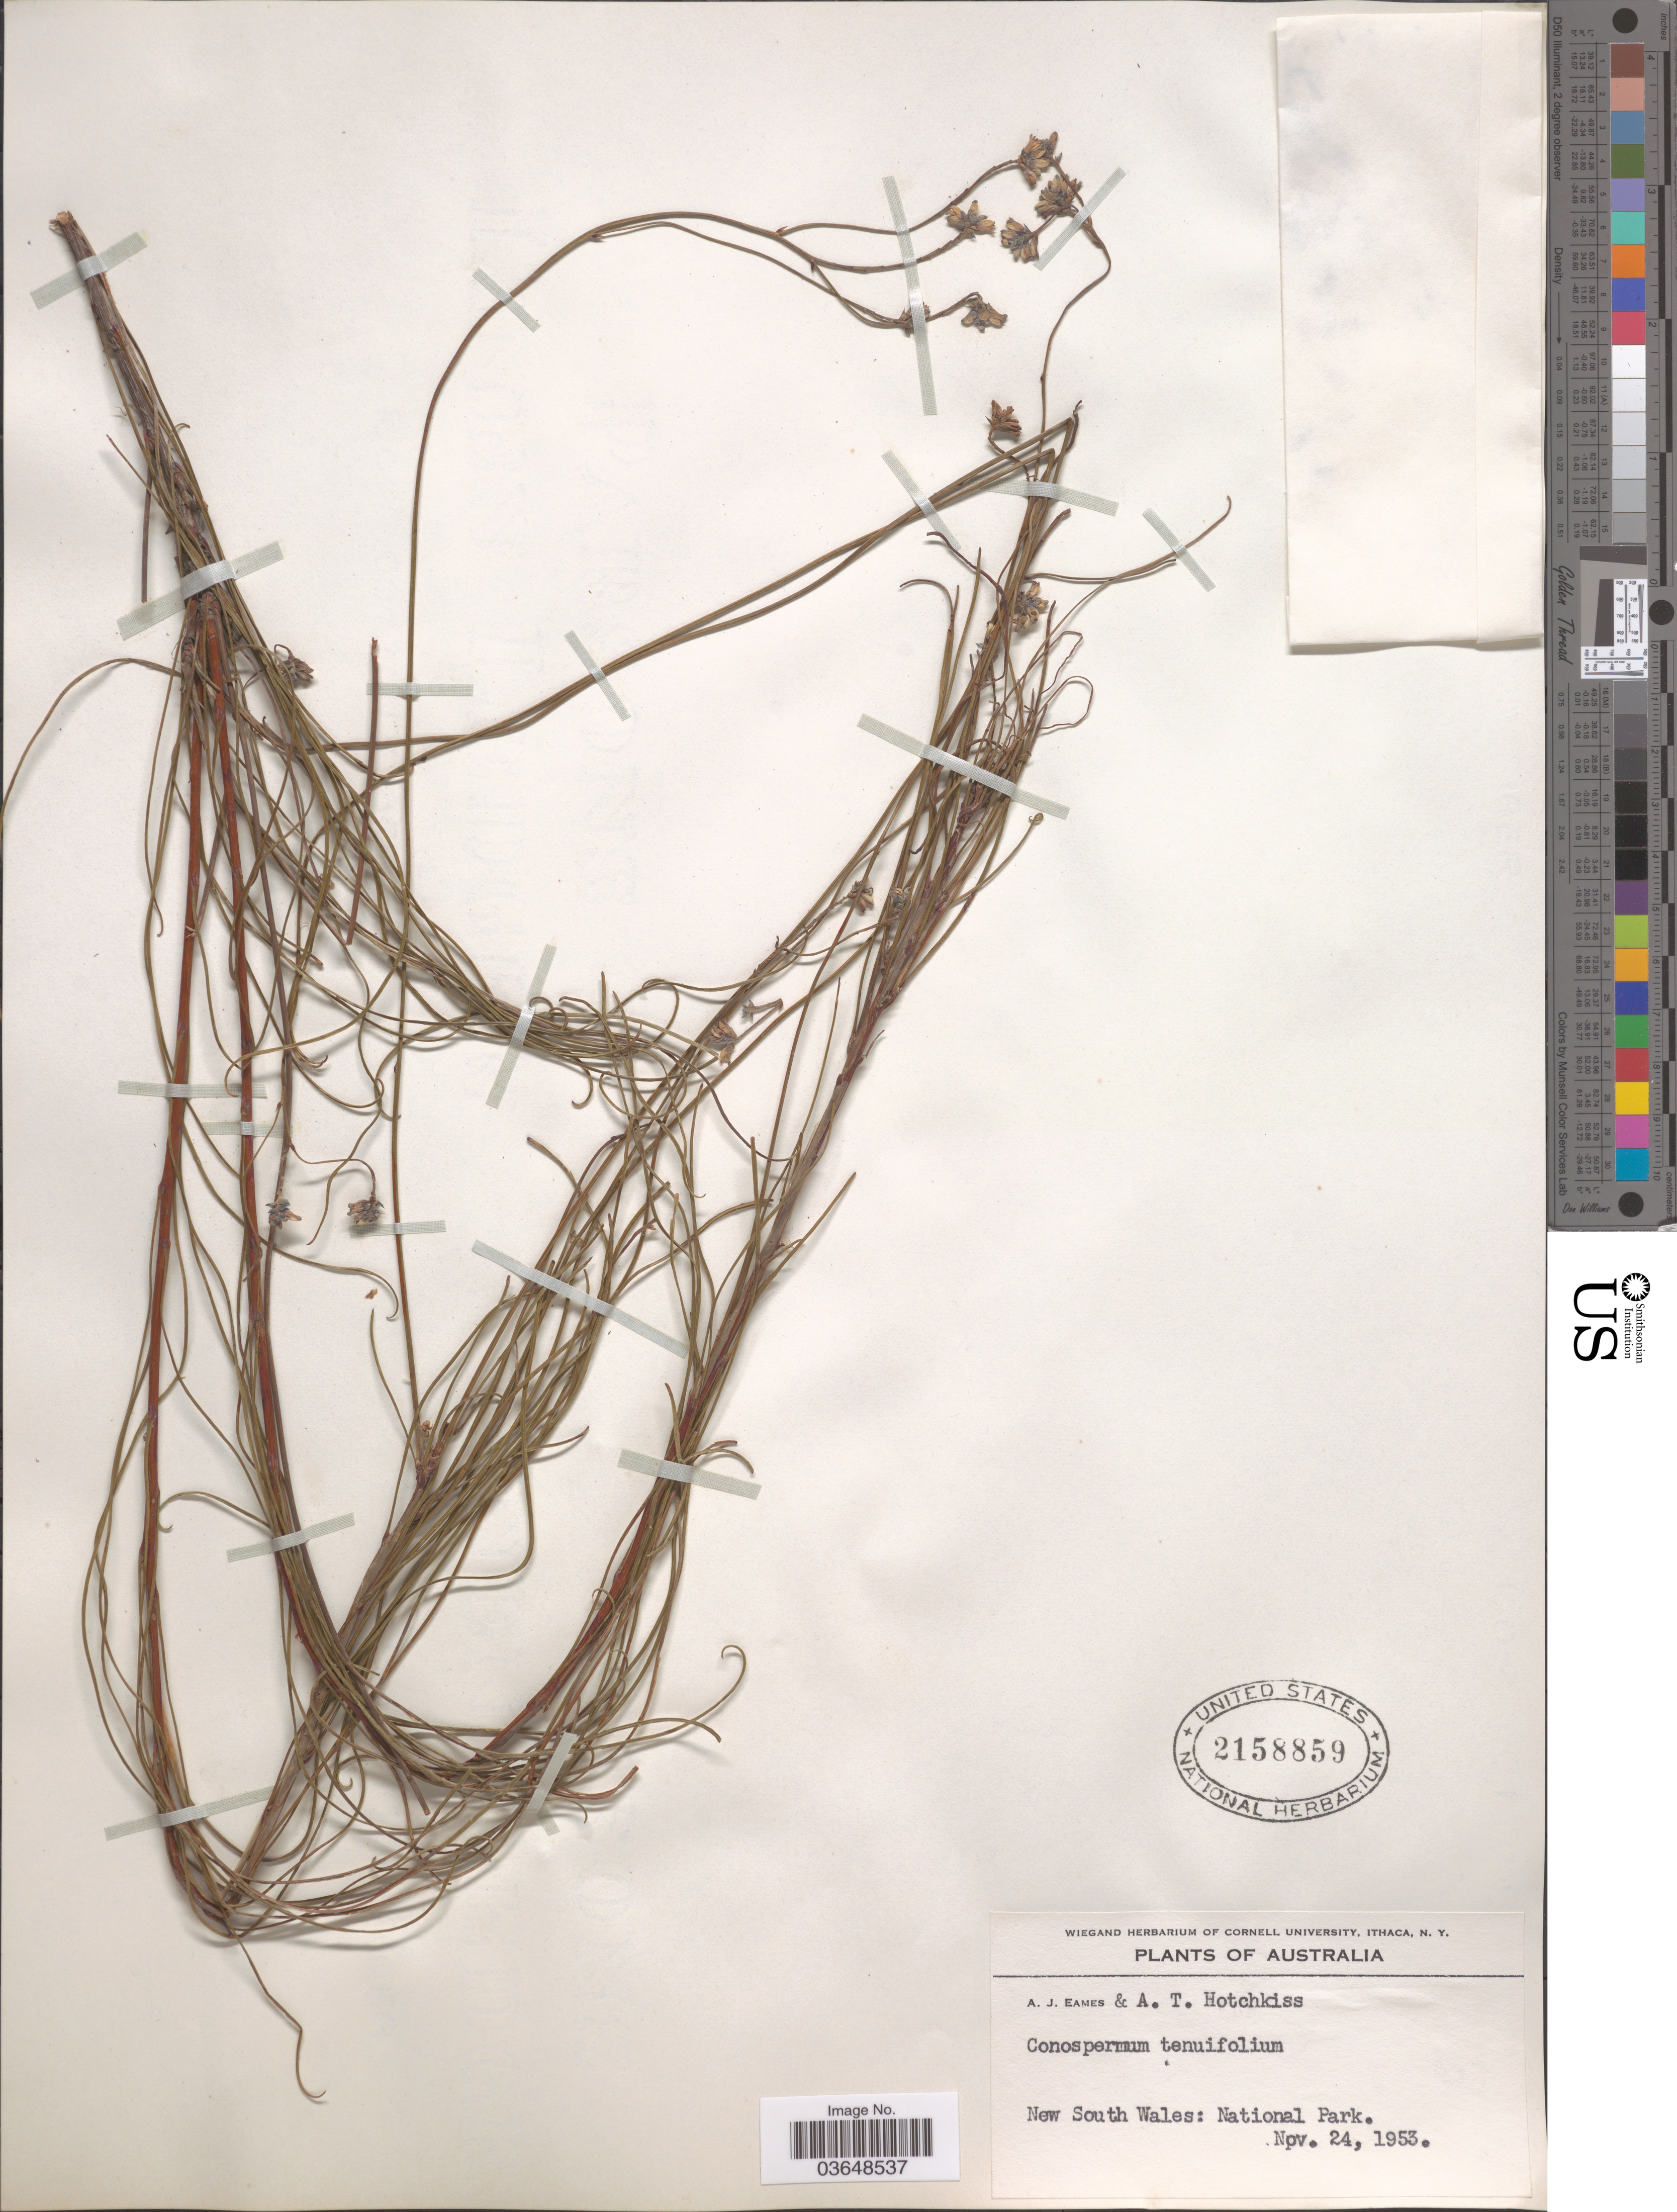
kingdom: Plantae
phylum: Tracheophyta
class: Magnoliopsida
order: Proteales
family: Proteaceae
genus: Conospermum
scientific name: Conospermum tenuifolium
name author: R. Br.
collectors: A. J. Eames & A. Hotchkiss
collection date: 1953-11-24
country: Australia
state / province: New South Wales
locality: National Park.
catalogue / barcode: US 2158859